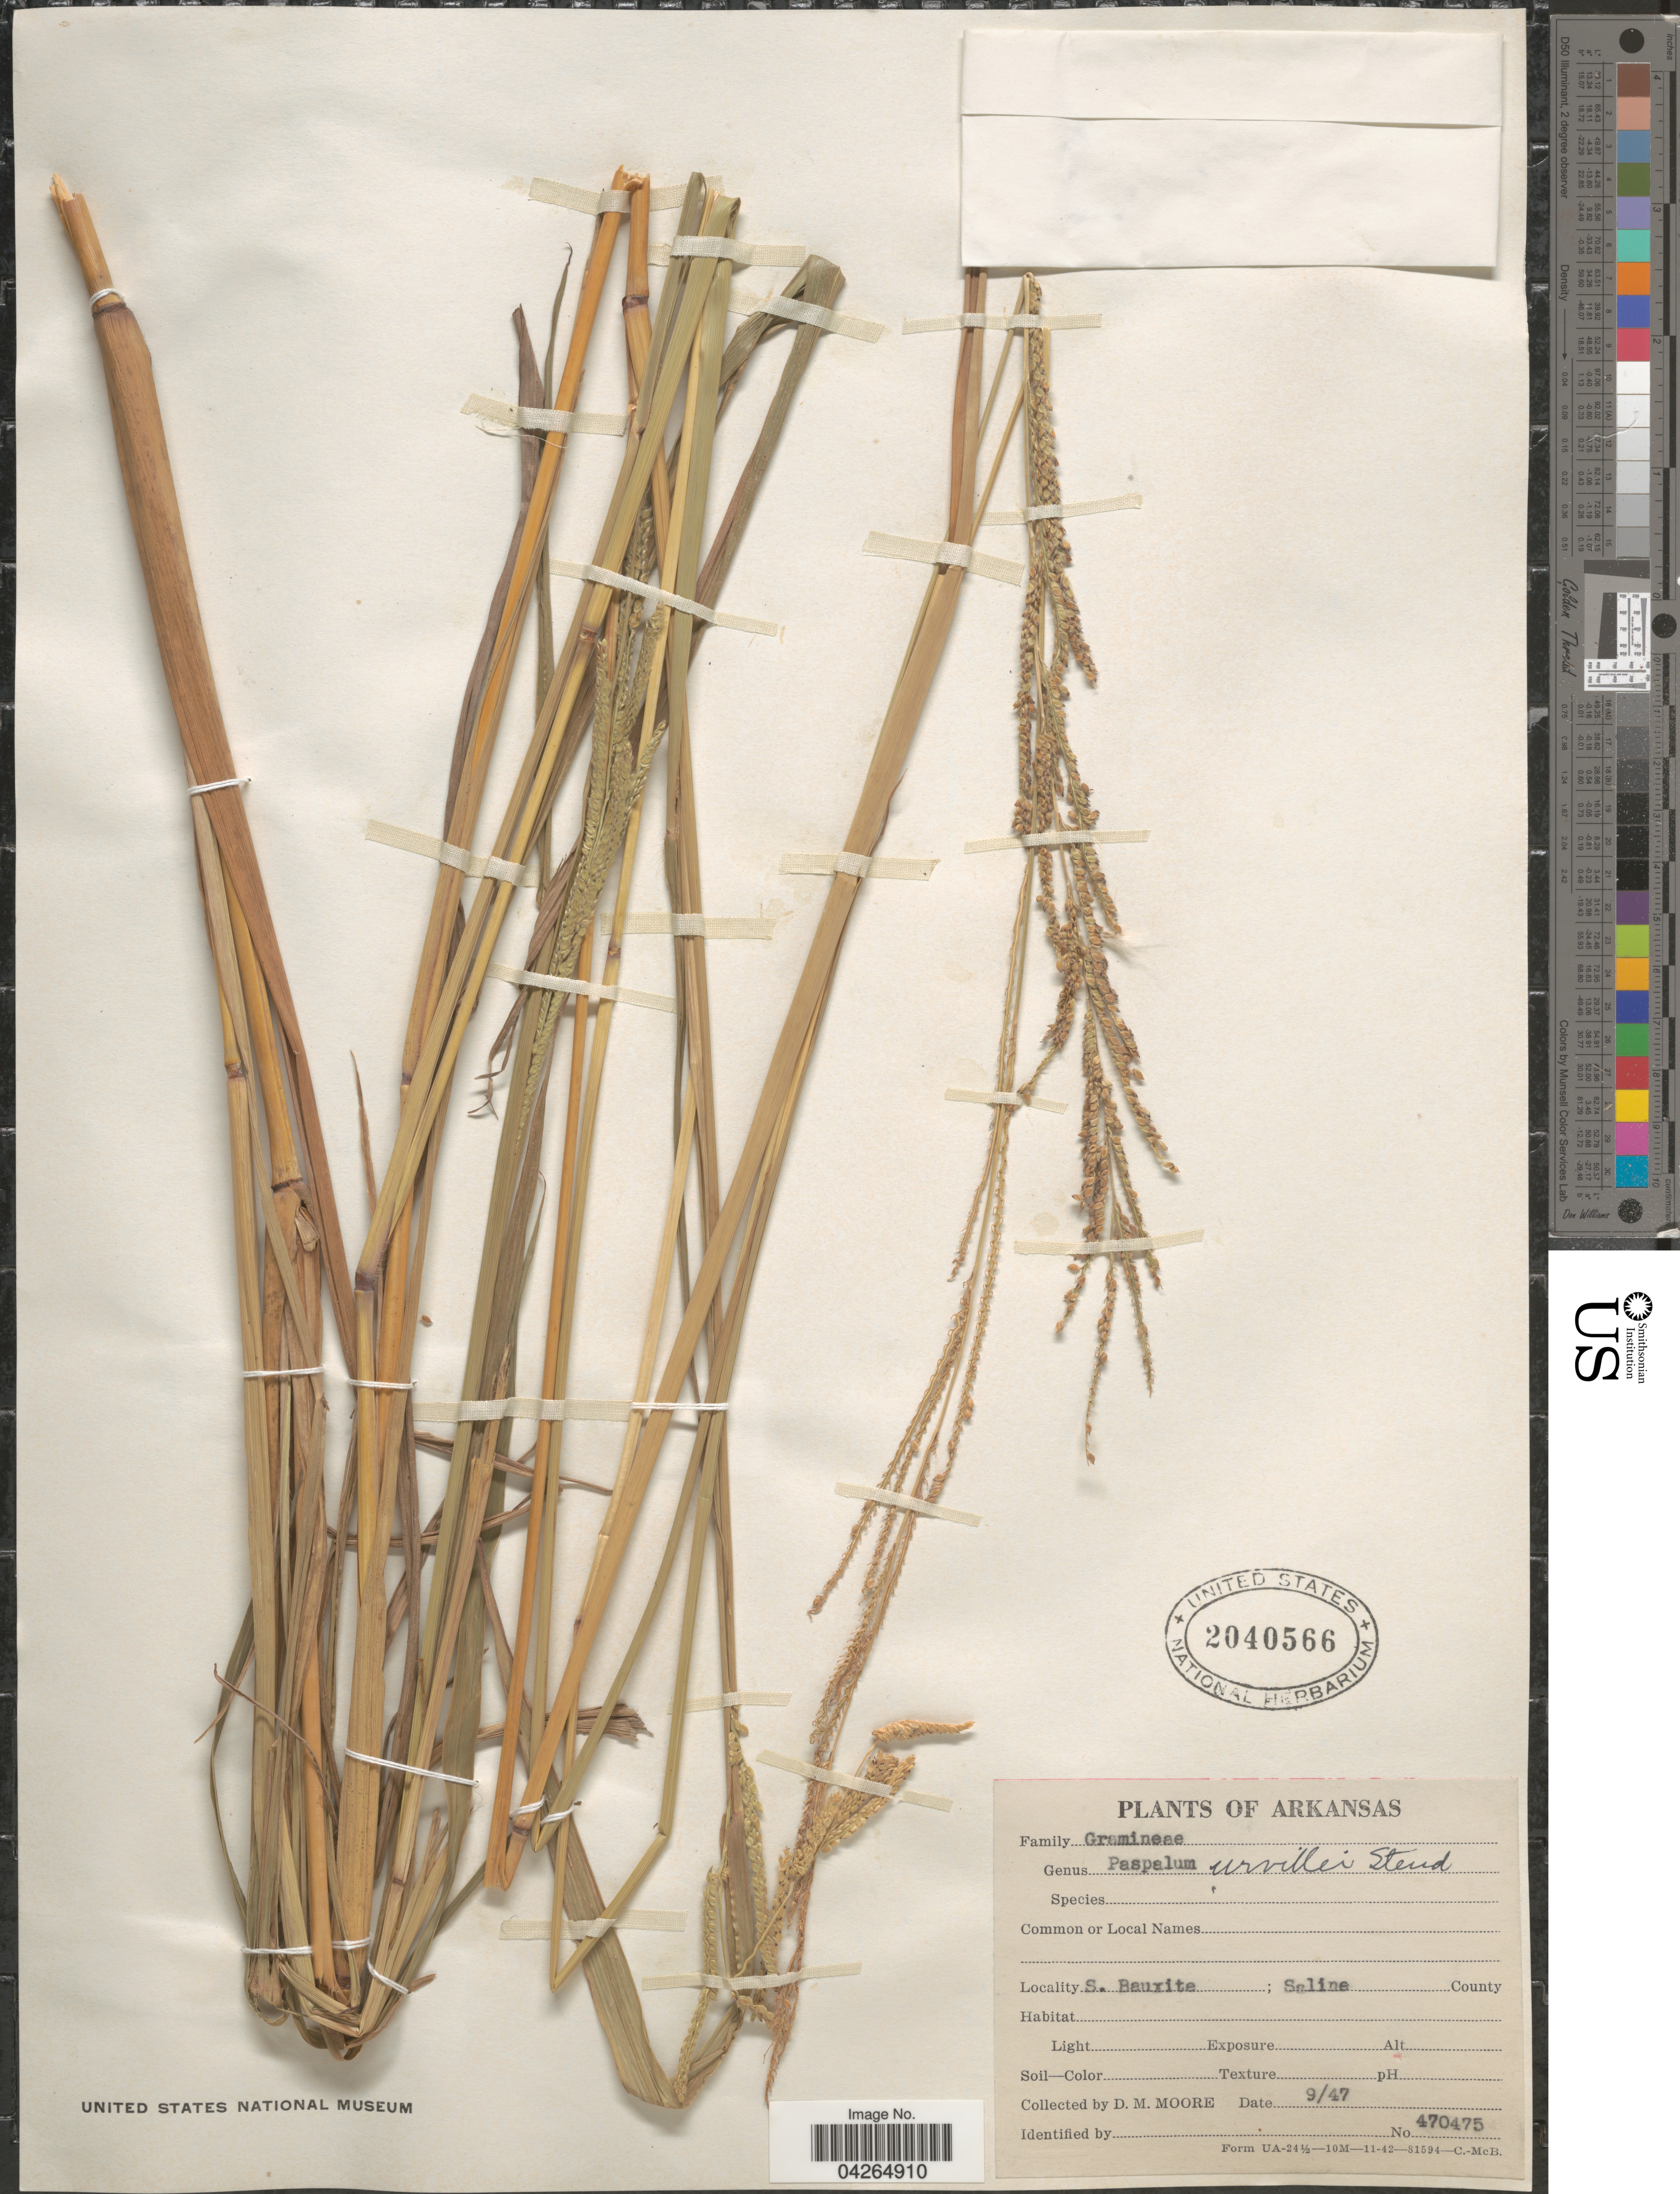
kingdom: Plantae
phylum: Tracheophyta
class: Liliopsida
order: Poales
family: Poaceae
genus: Paspalum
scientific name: Paspalum urvillei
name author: Steud.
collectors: D. Moore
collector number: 470475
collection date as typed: Transcribed d/m/y: /9/47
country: United States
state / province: Arkansas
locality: S. Baurite: Saline County.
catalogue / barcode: US 2040566